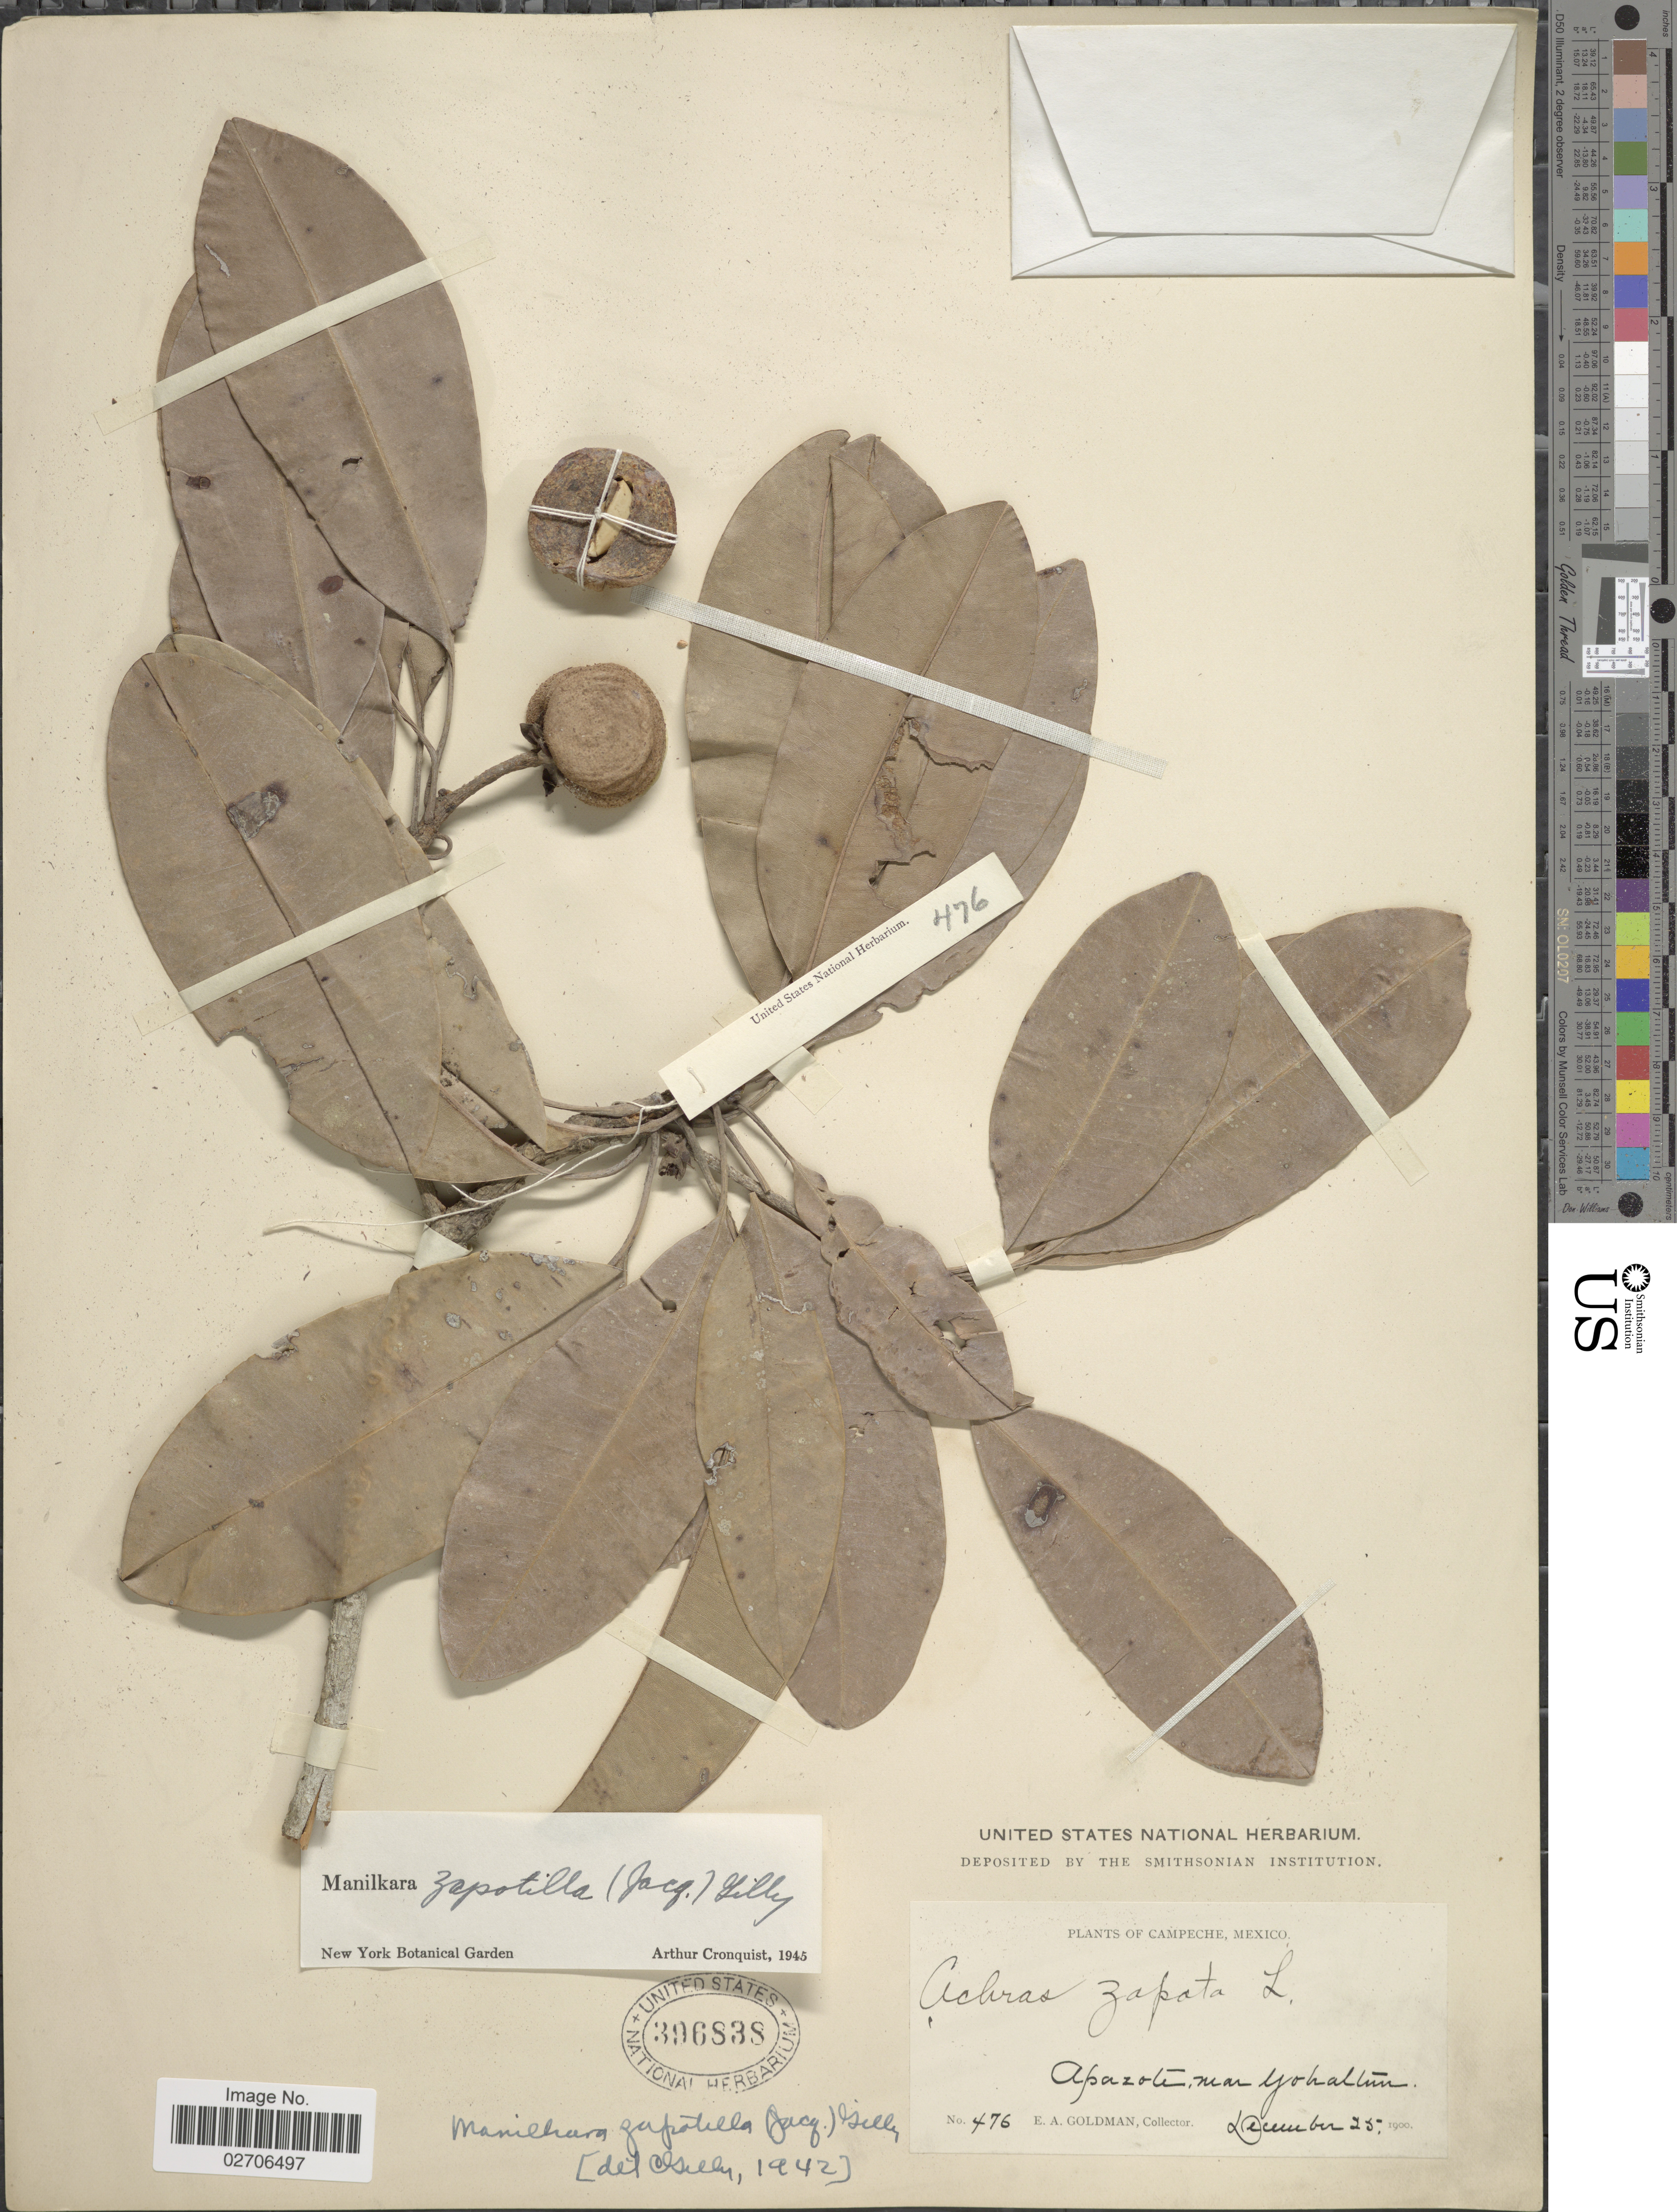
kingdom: Plantae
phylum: Tracheophyta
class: Magnoliopsida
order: Ericales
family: Sapotaceae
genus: Manilkara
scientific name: Manilkara zapota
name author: (L.) P. Royen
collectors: E. A. Goldman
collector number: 476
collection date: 1900-12-25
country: Mexico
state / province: Campeche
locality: Campeche, Mexico, Apazote, near Yohaltun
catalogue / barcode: US 396838